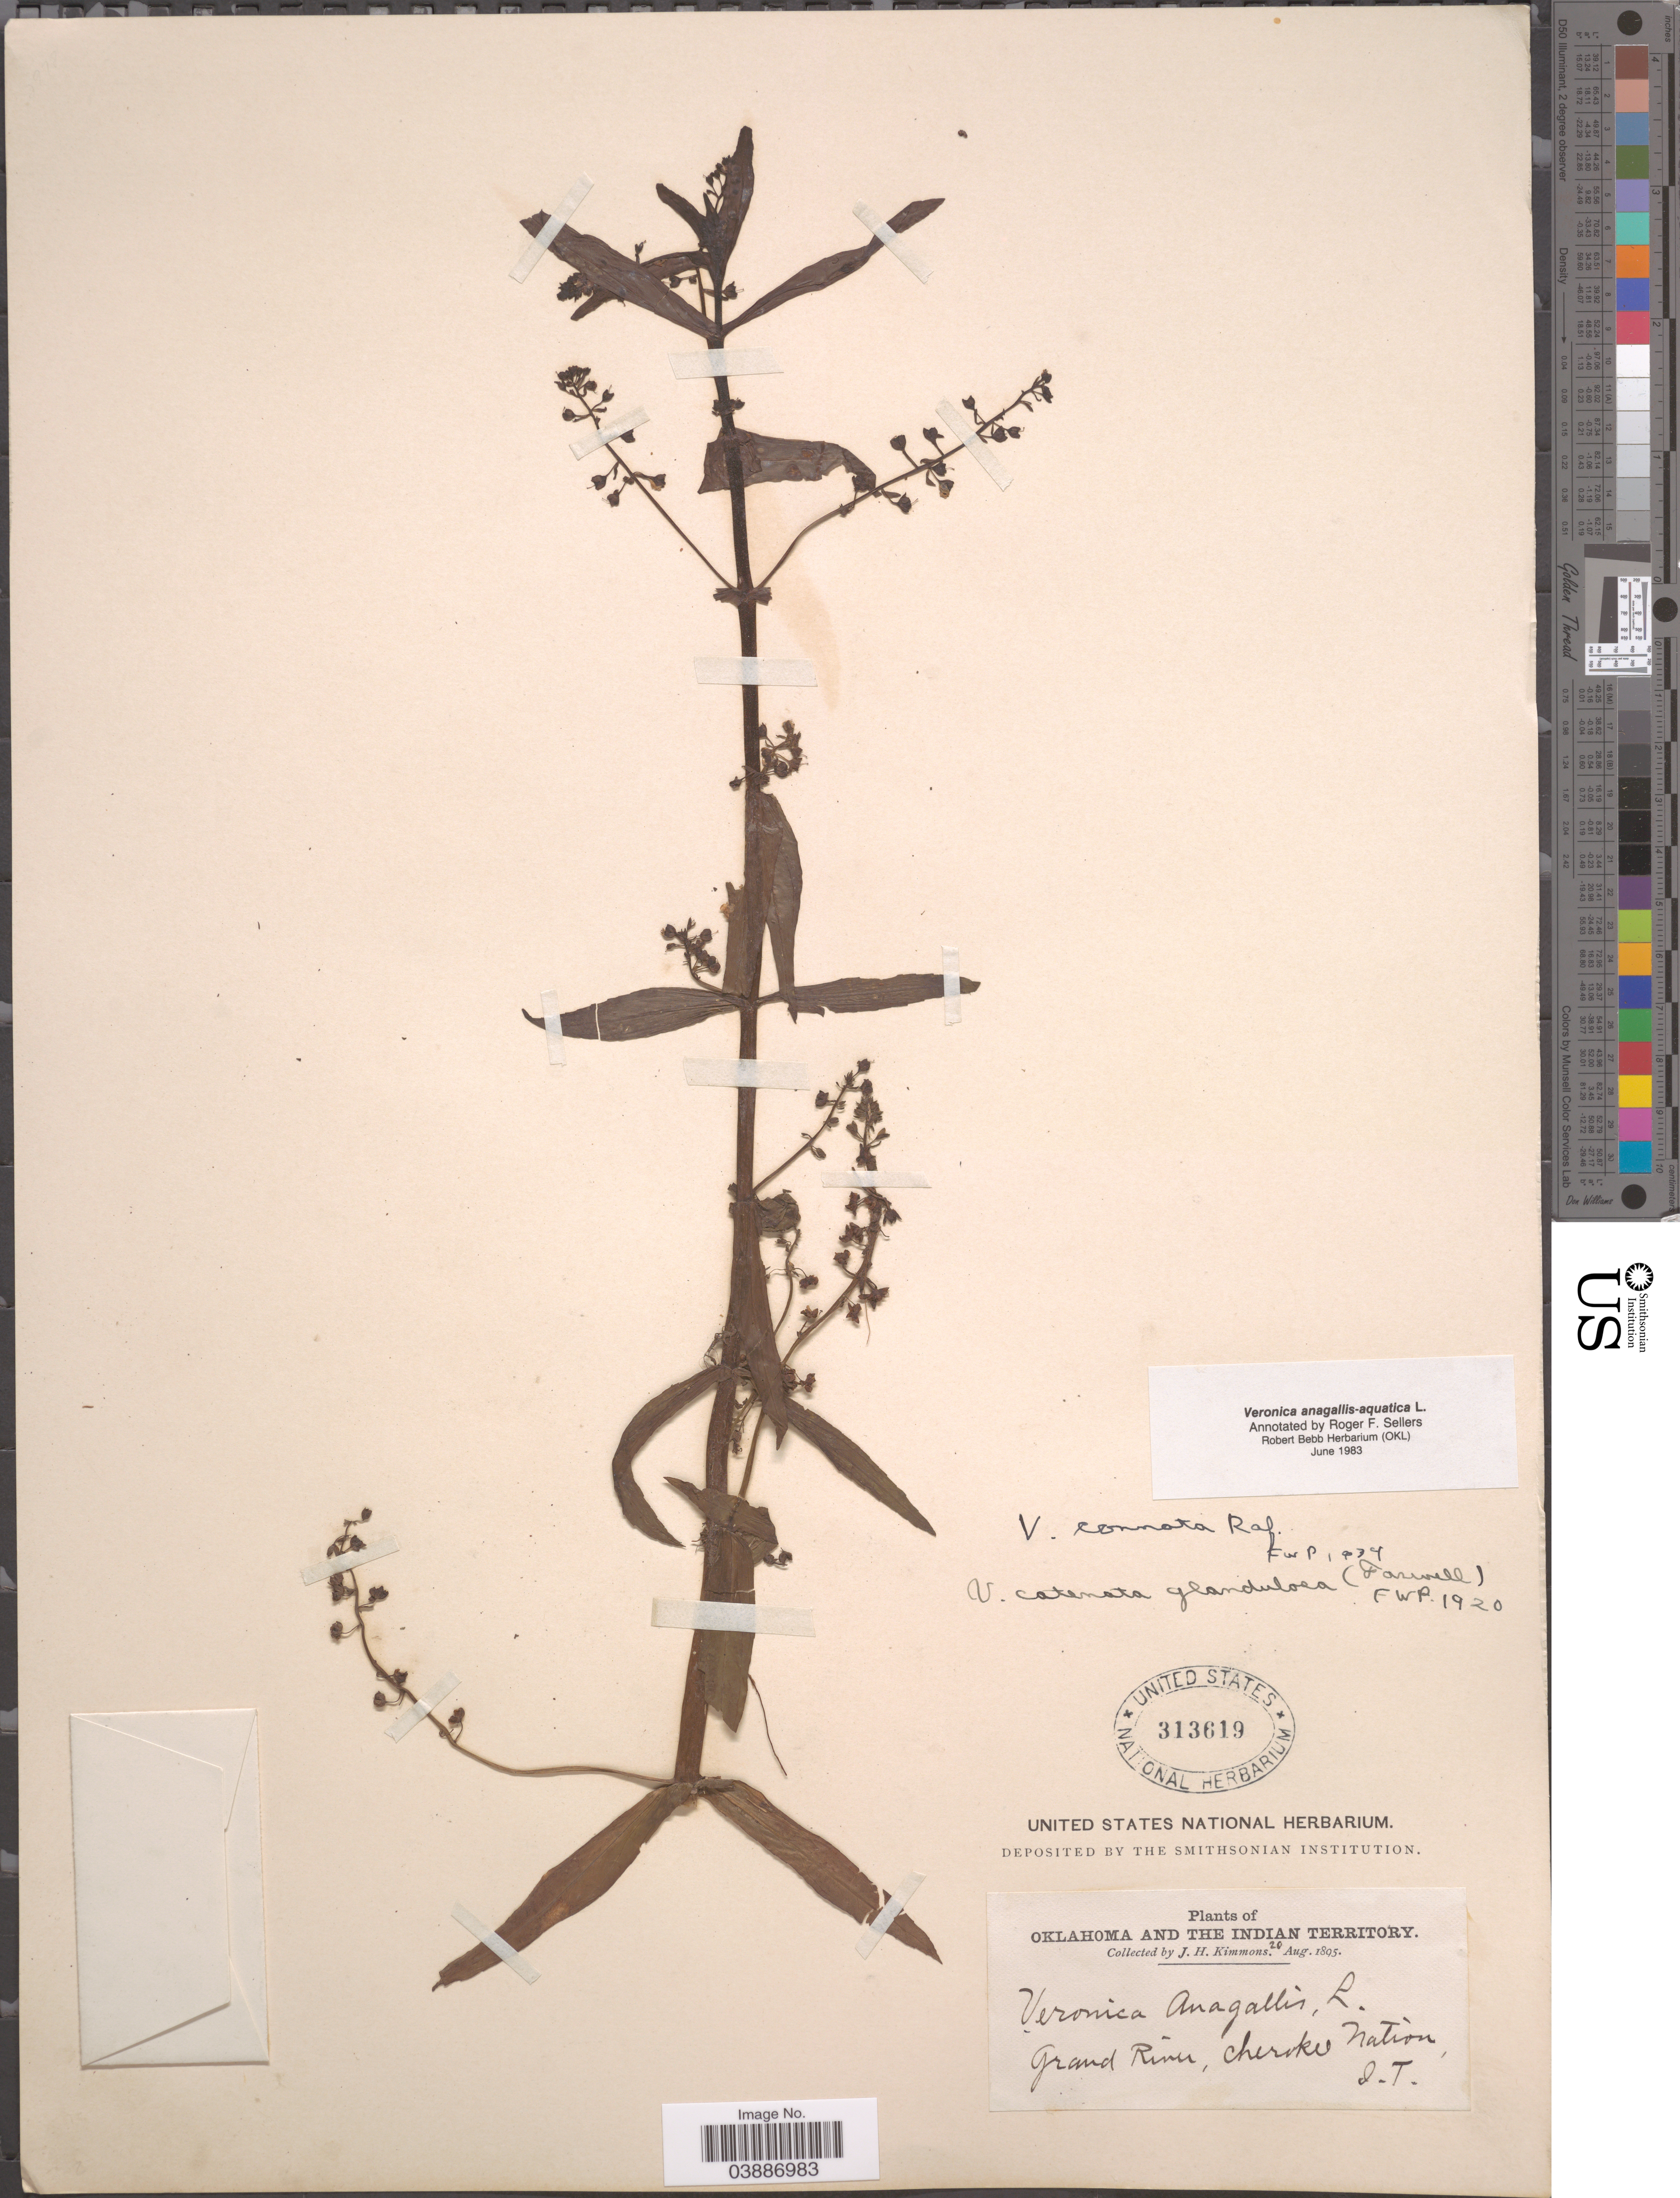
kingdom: Plantae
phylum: Tracheophyta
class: Magnoliopsida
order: Lamiales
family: Plantaginaceae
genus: Veronica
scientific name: Veronica anagallis-aquatica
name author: L.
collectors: J. Kimmons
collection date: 1895-08-20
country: United States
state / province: Oklahoma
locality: The Indian Territory. Grand River, Cherokee Nation.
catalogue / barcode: US 313619